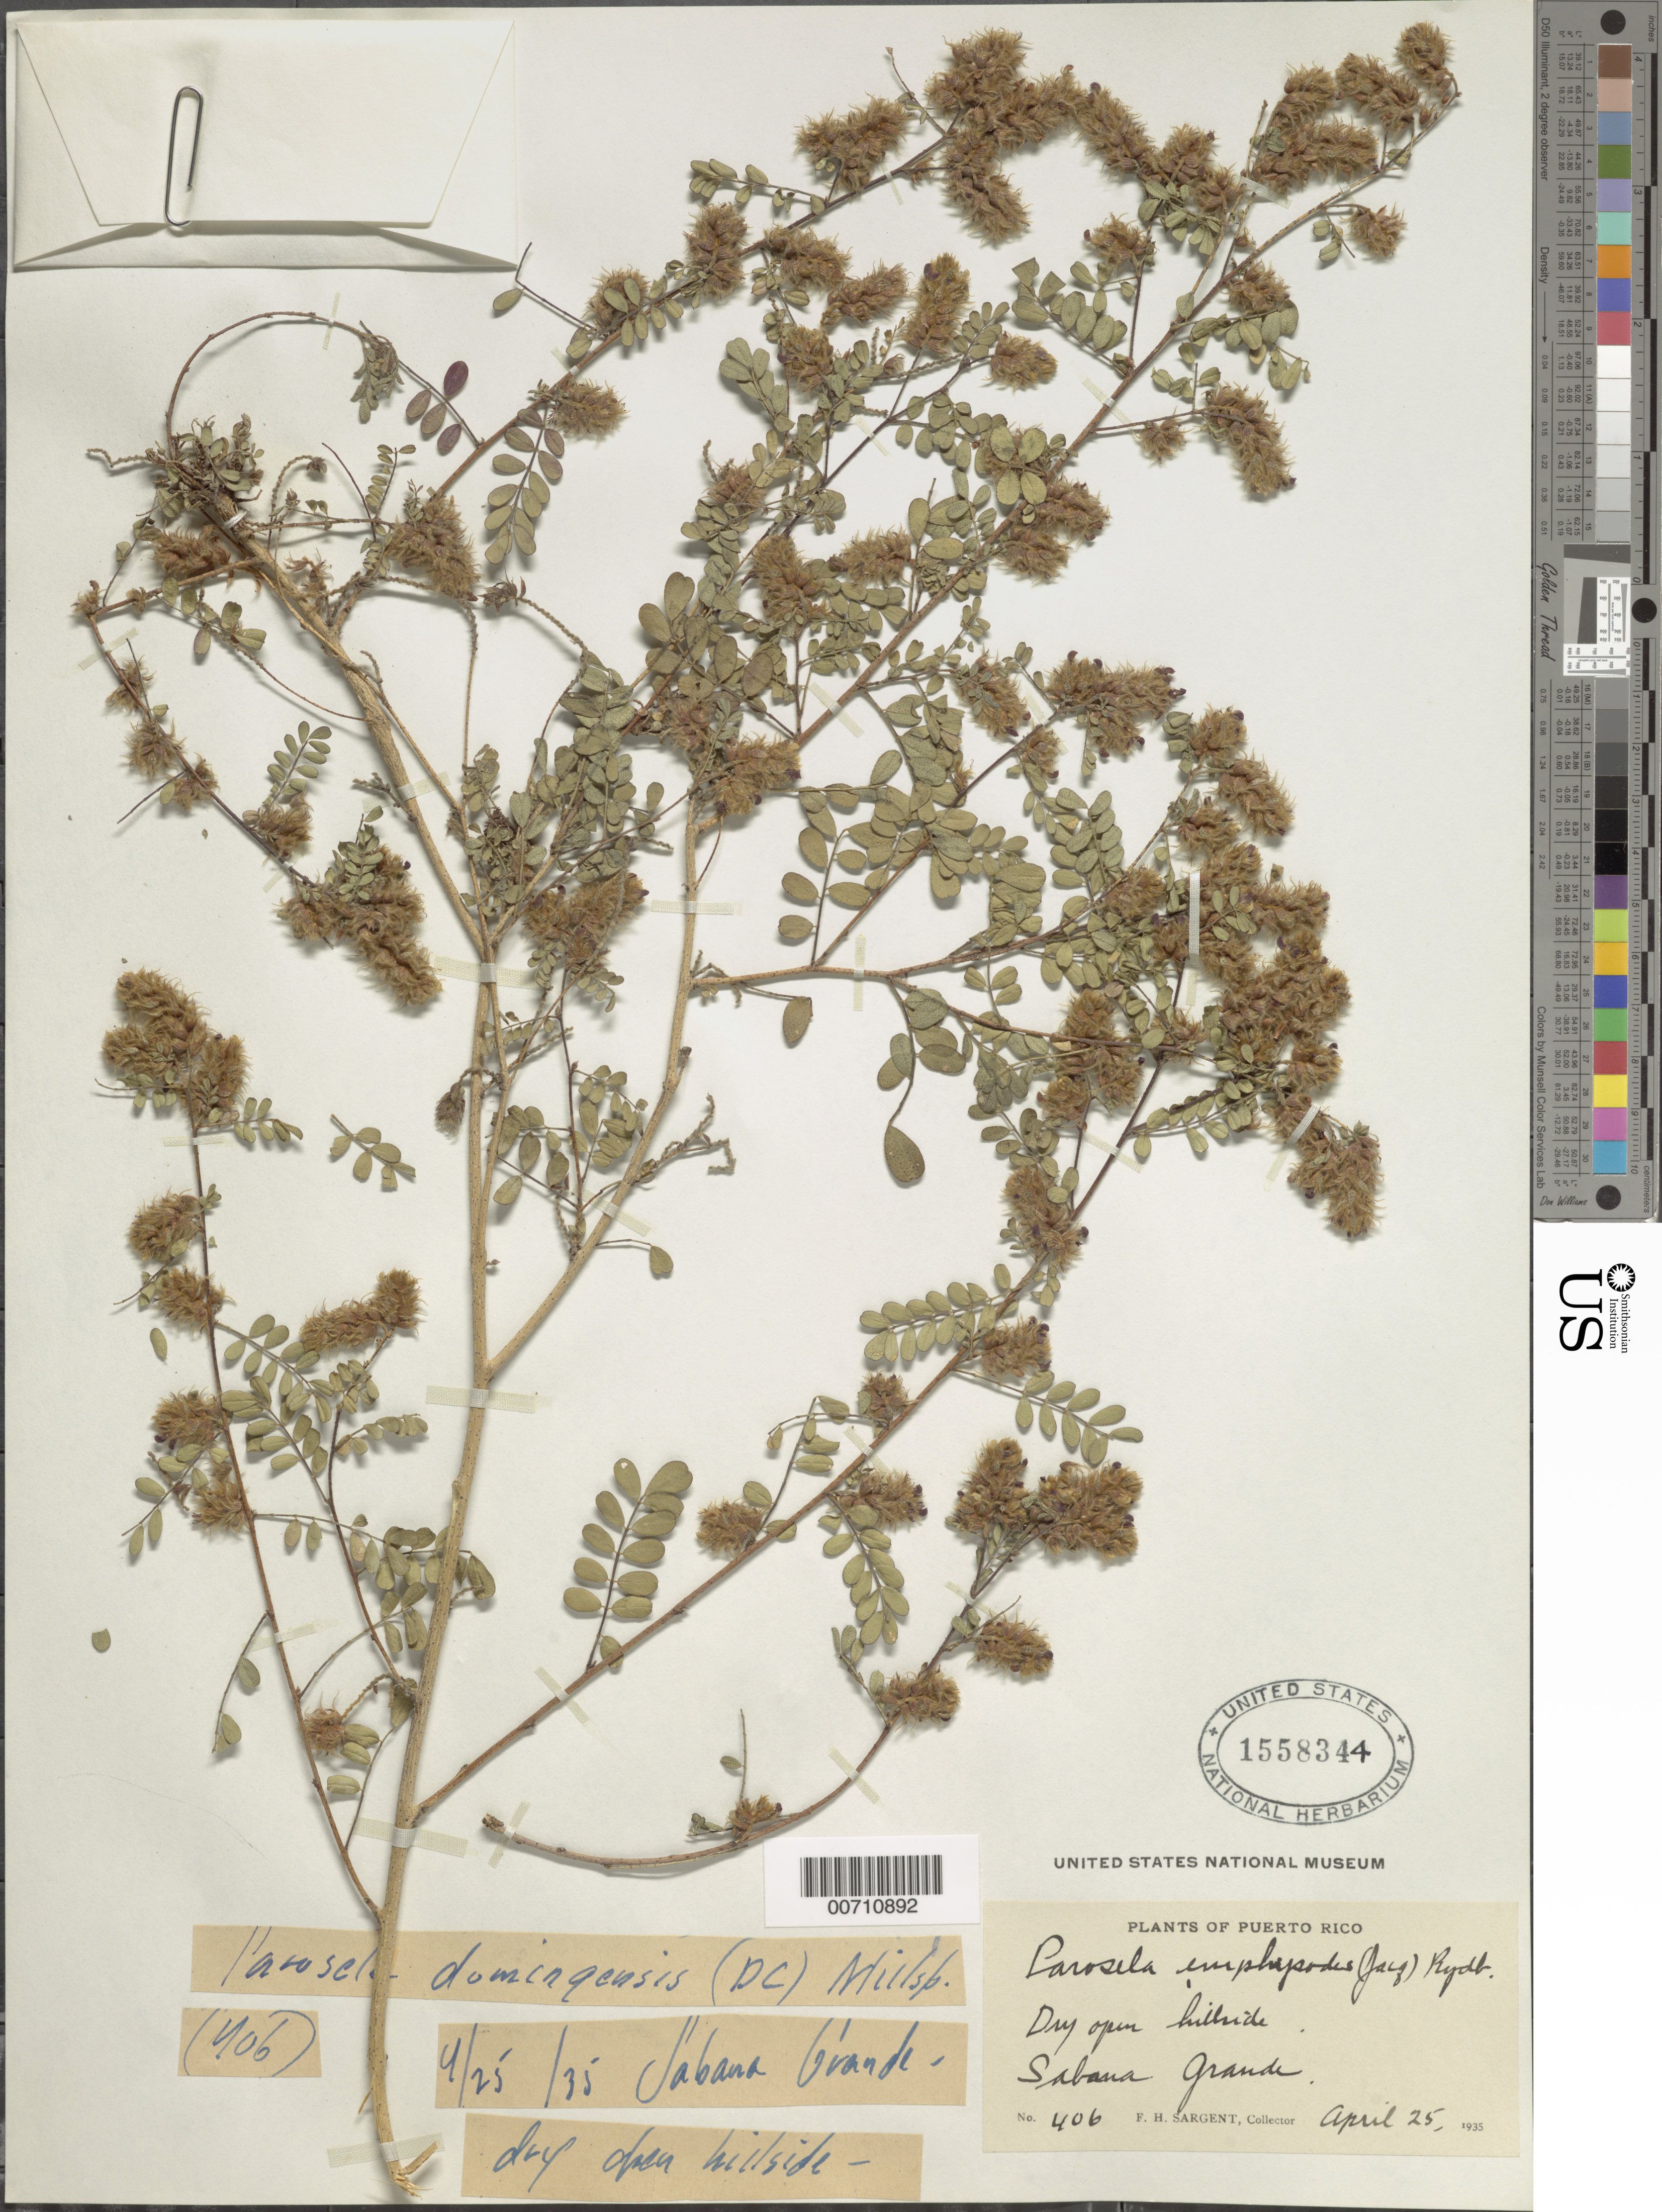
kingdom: Plantae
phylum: Tracheophyta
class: Magnoliopsida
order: Fabales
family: Fabaceae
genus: Dalea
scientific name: Dalea carthagenensis var. portoricana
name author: Barneby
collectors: F. H. Sargent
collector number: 406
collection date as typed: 25 Apr 1935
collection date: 1935-04-25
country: Puerto Rico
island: Greater Antilles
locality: Sabana Grande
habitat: Dry open hillside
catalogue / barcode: US 1558344